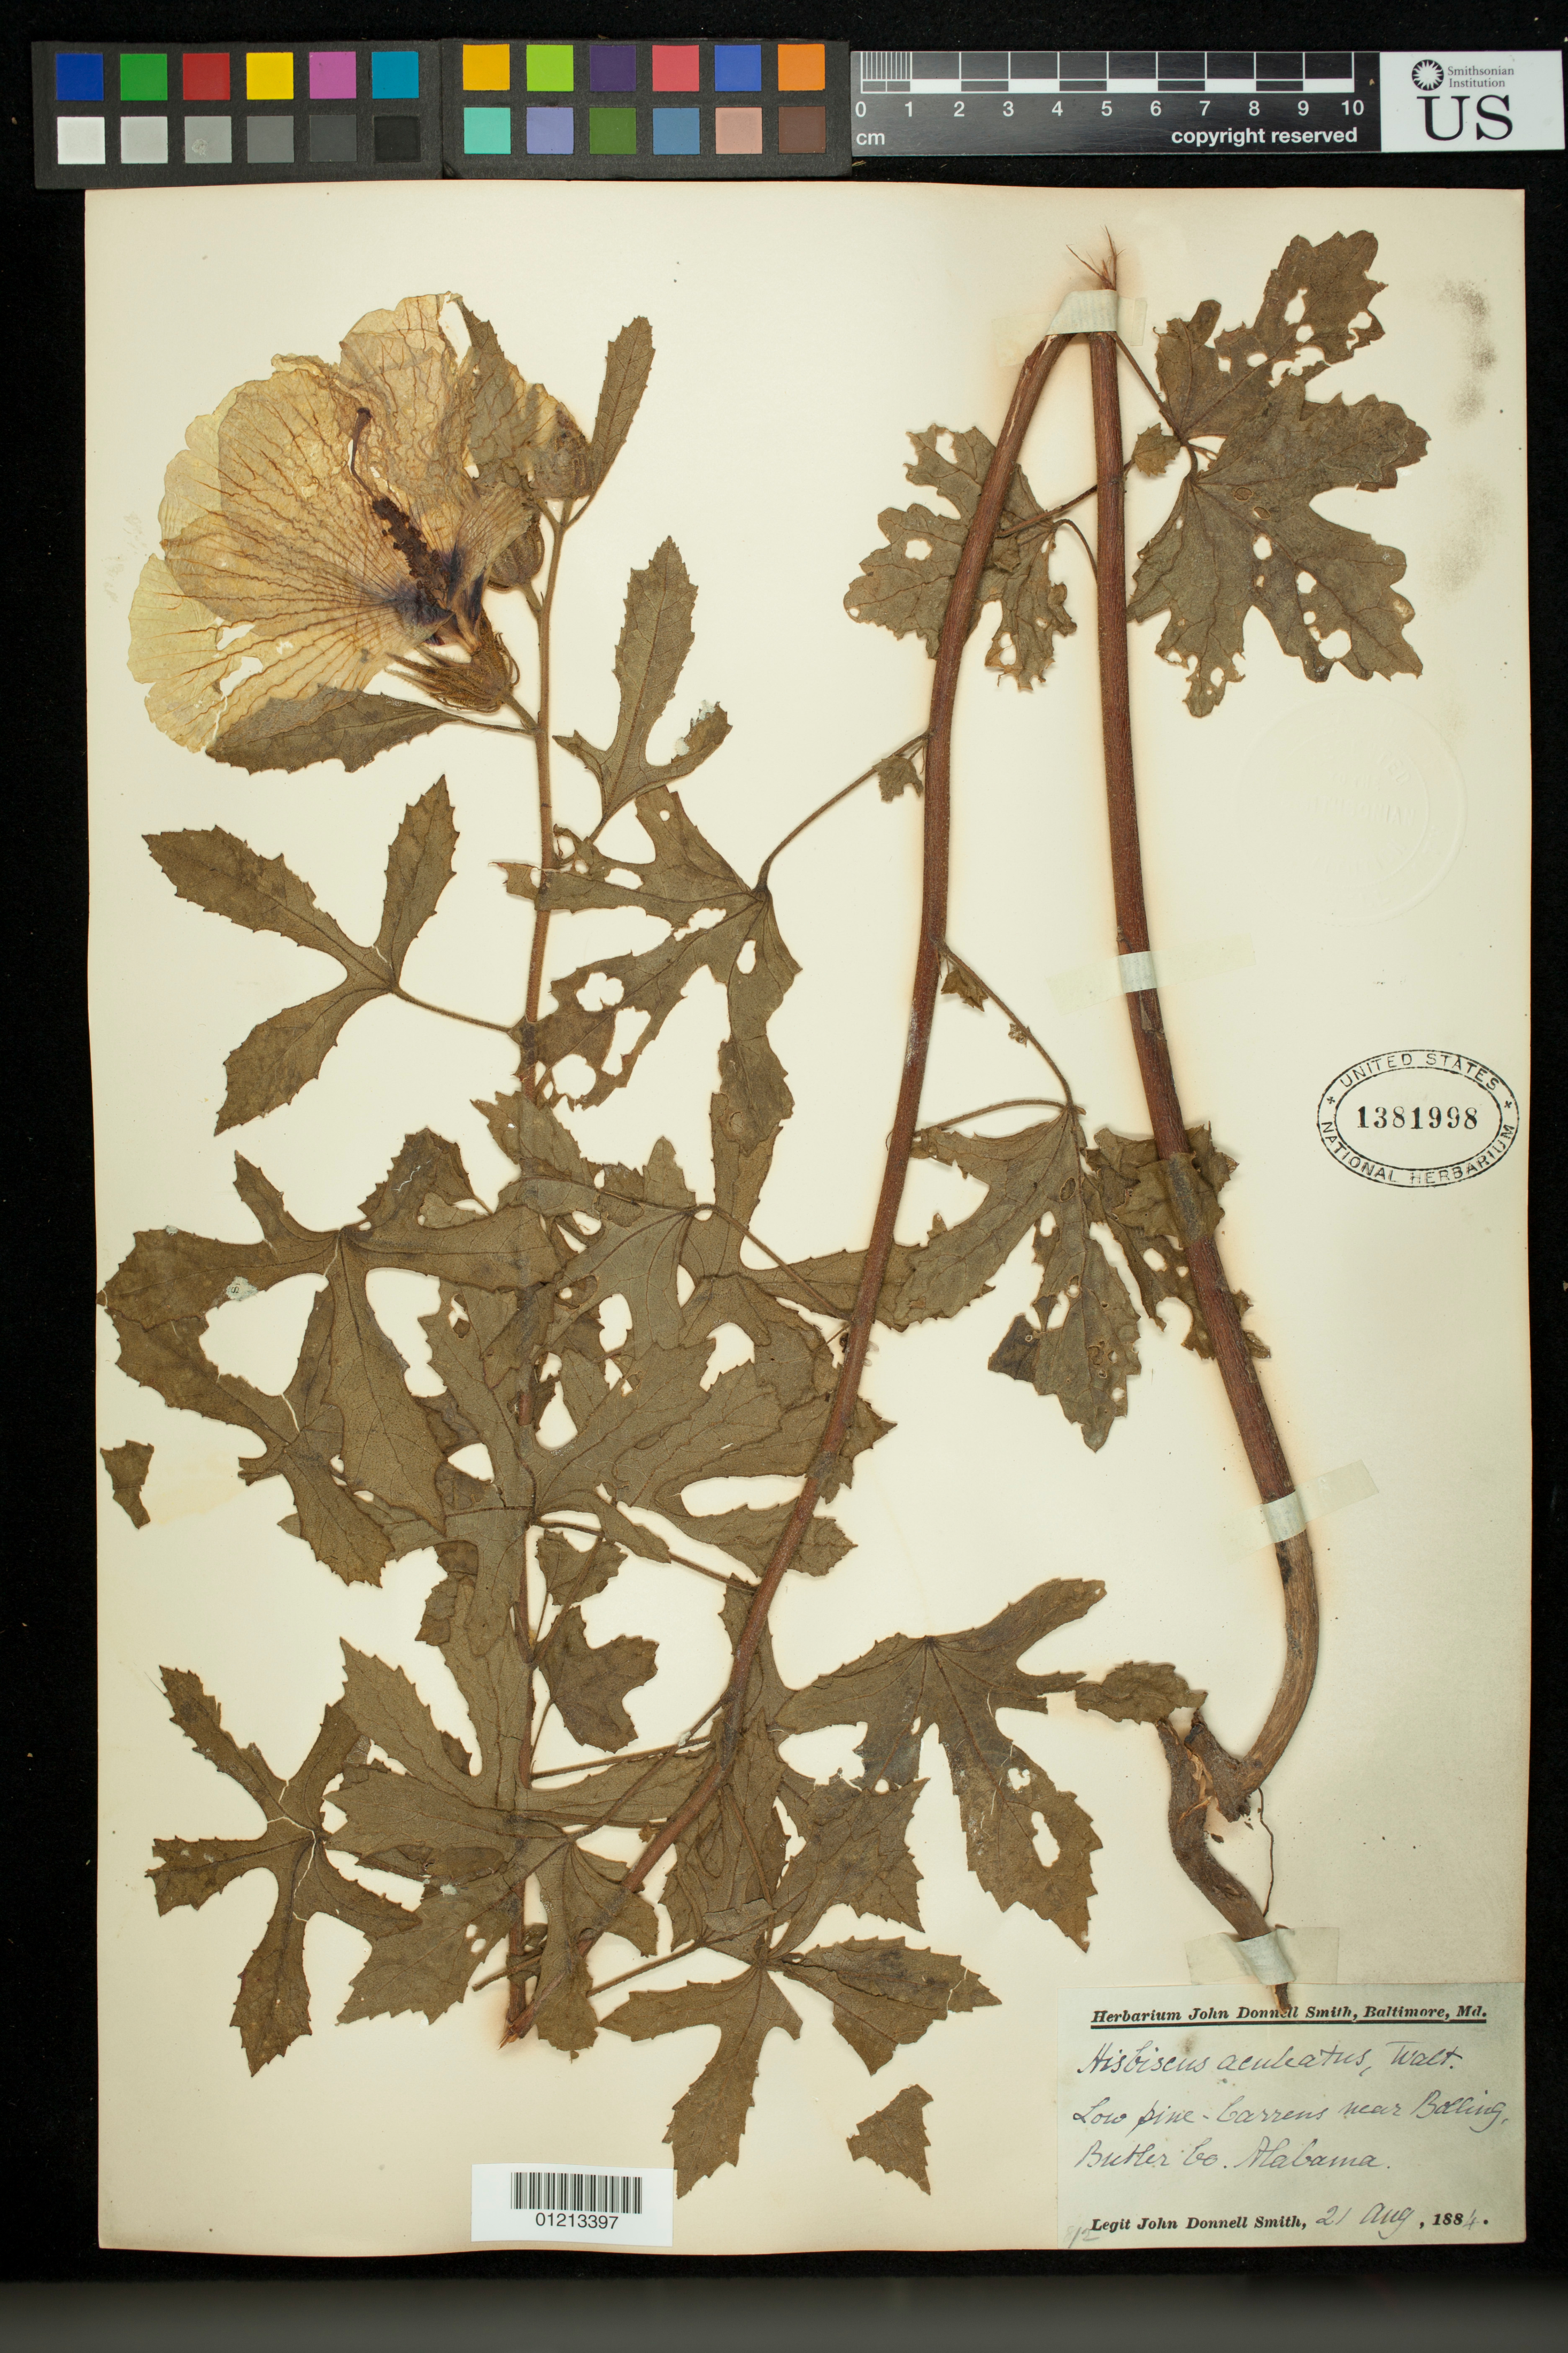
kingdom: Plantae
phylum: Tracheophyta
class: Magnoliopsida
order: Malvales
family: Malvaceae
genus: Sabdariffa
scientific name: Sabdariffa aculeata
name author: (Walter) M.M. Hanes & R.L. Barrett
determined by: Dorr, Laurence J., Curator (BOT), Smithsonian Institution - National Museum of Natural History (UNITED STATES)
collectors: J. Donnell Smith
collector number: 812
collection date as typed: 21 Aug 1884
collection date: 1884-08-21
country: United States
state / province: Alabama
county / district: Butler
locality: near Bolling, Butler Co. Alabama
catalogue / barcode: US 1381998